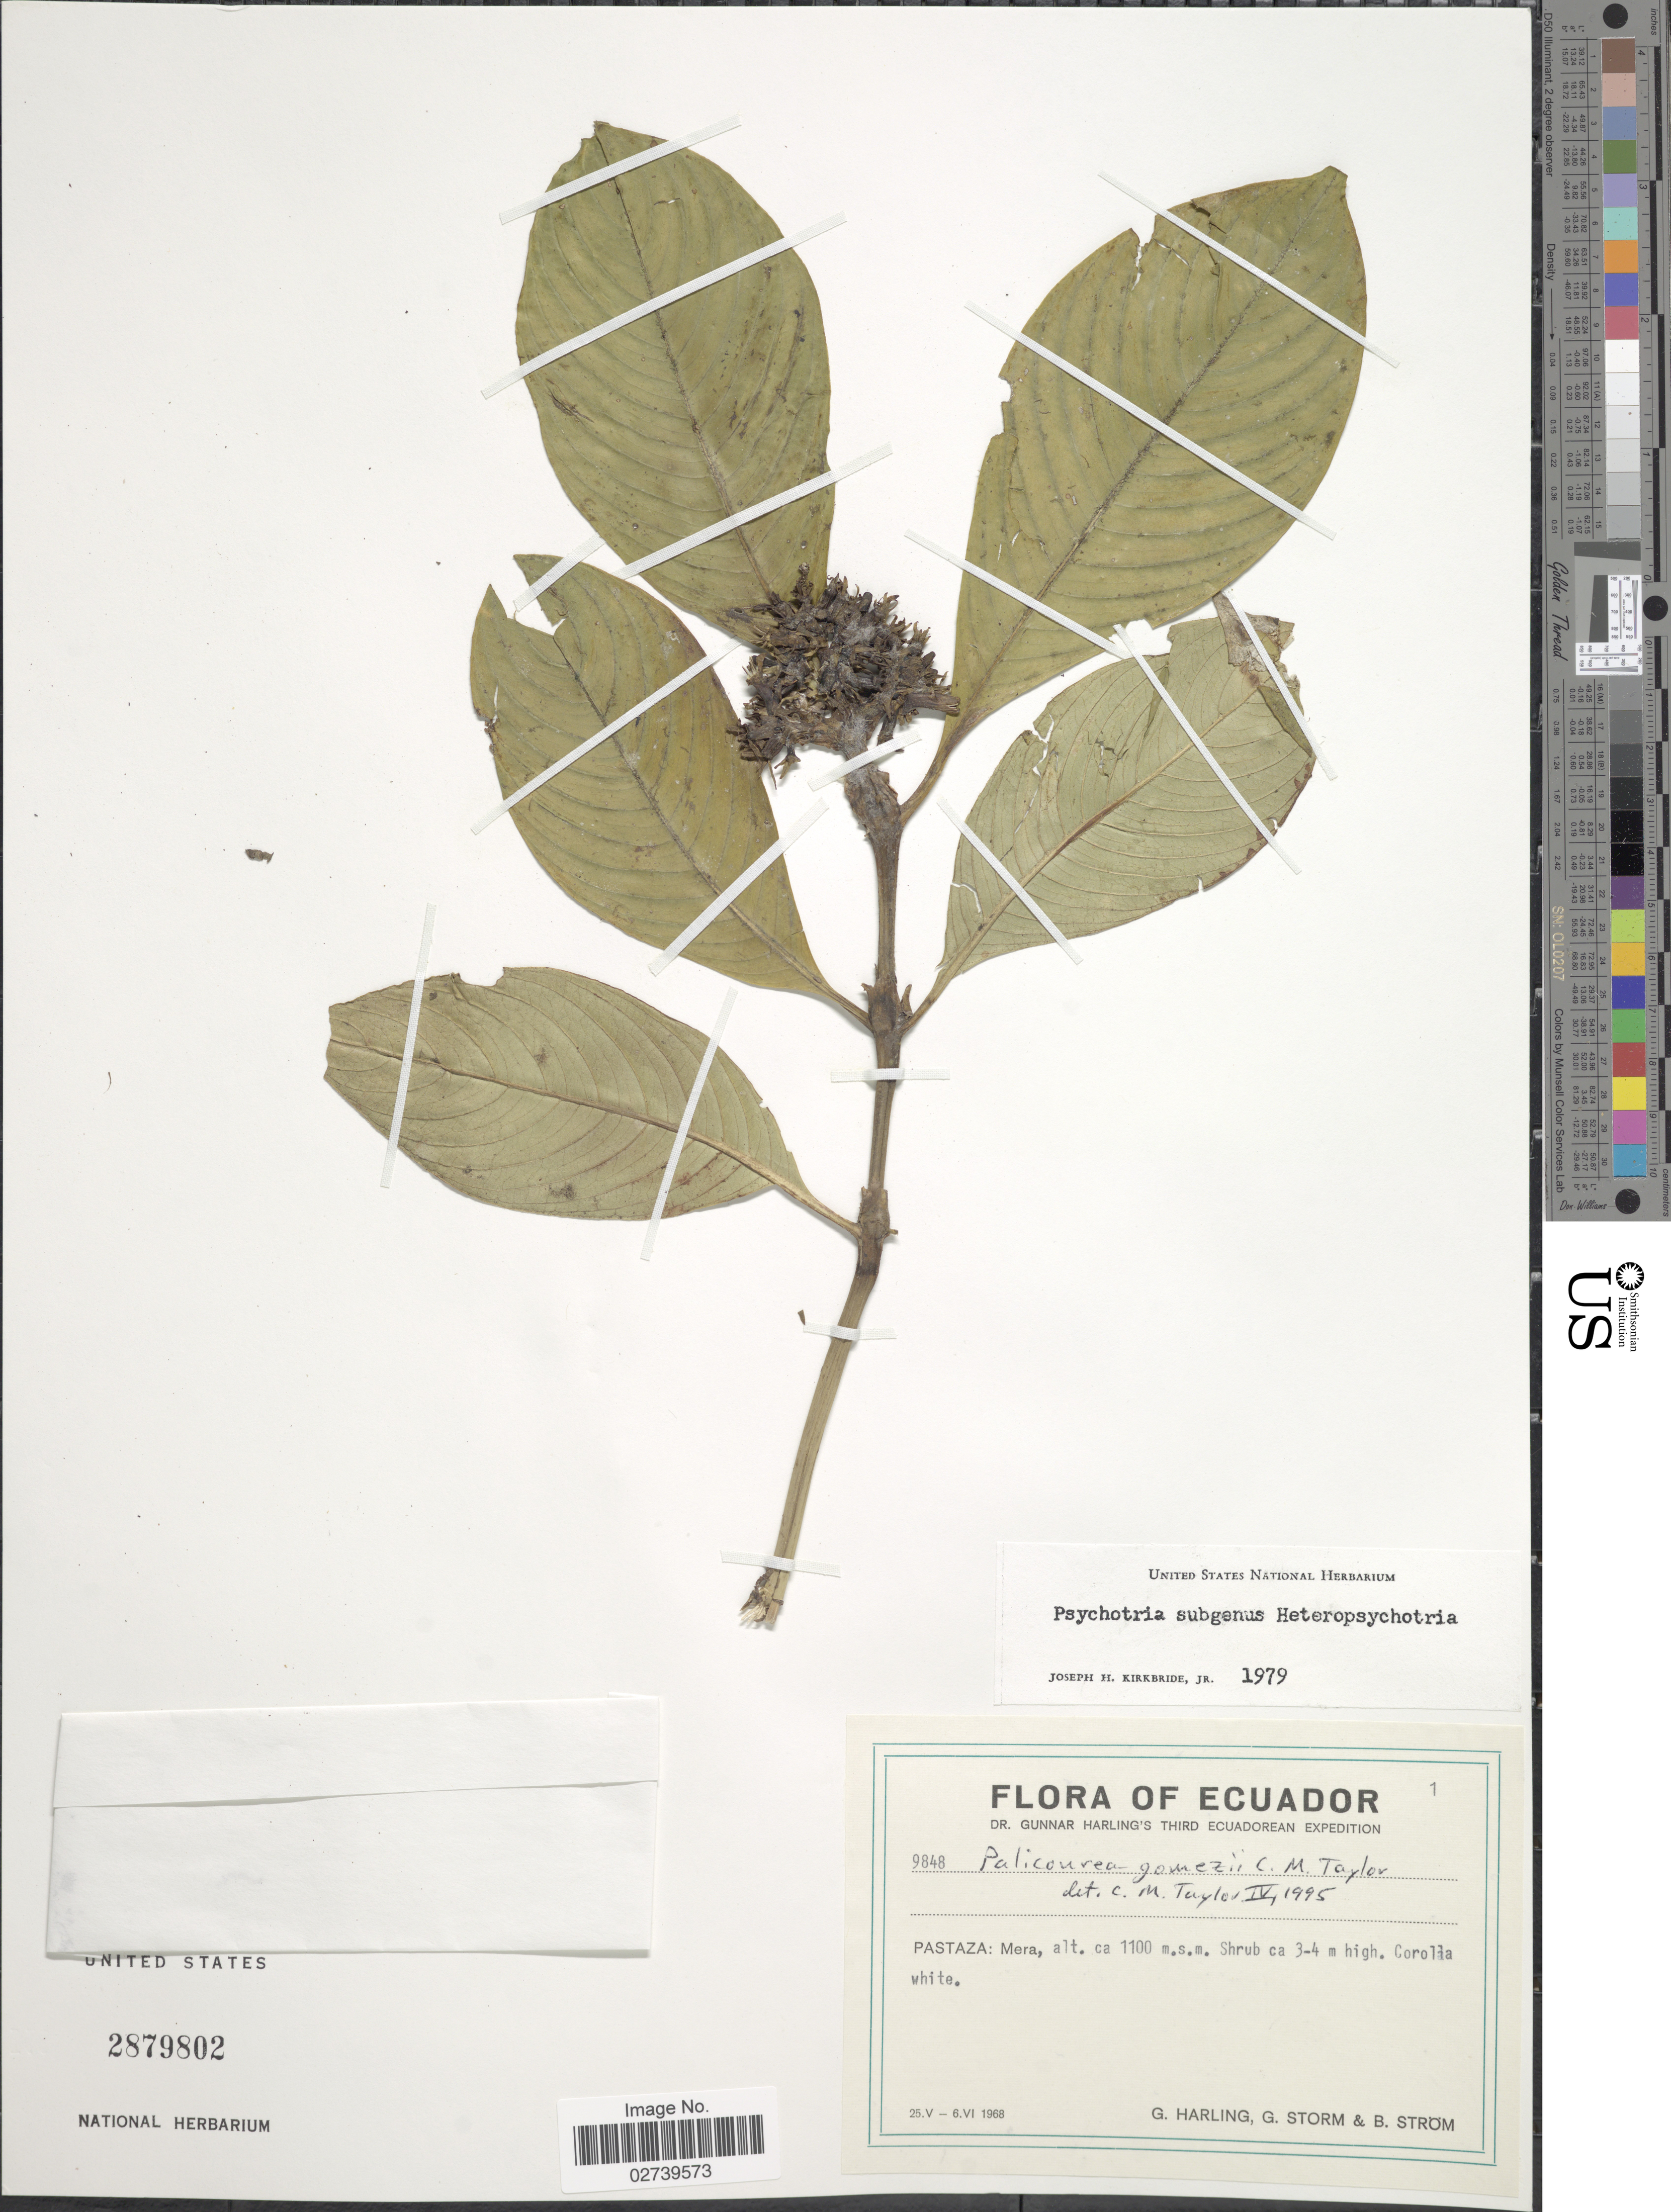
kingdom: Plantae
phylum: Tracheophyta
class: Magnoliopsida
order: Gentianales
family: Rubiaceae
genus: Palicourea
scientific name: Palicourea gomezii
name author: C.M. Taylor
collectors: G. Harling, G. Storm & B. Ström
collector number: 9848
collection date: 1968-05-25/1968-06-06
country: Ecuador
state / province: Pastaza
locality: Mera.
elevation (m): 1100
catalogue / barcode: US 2879802